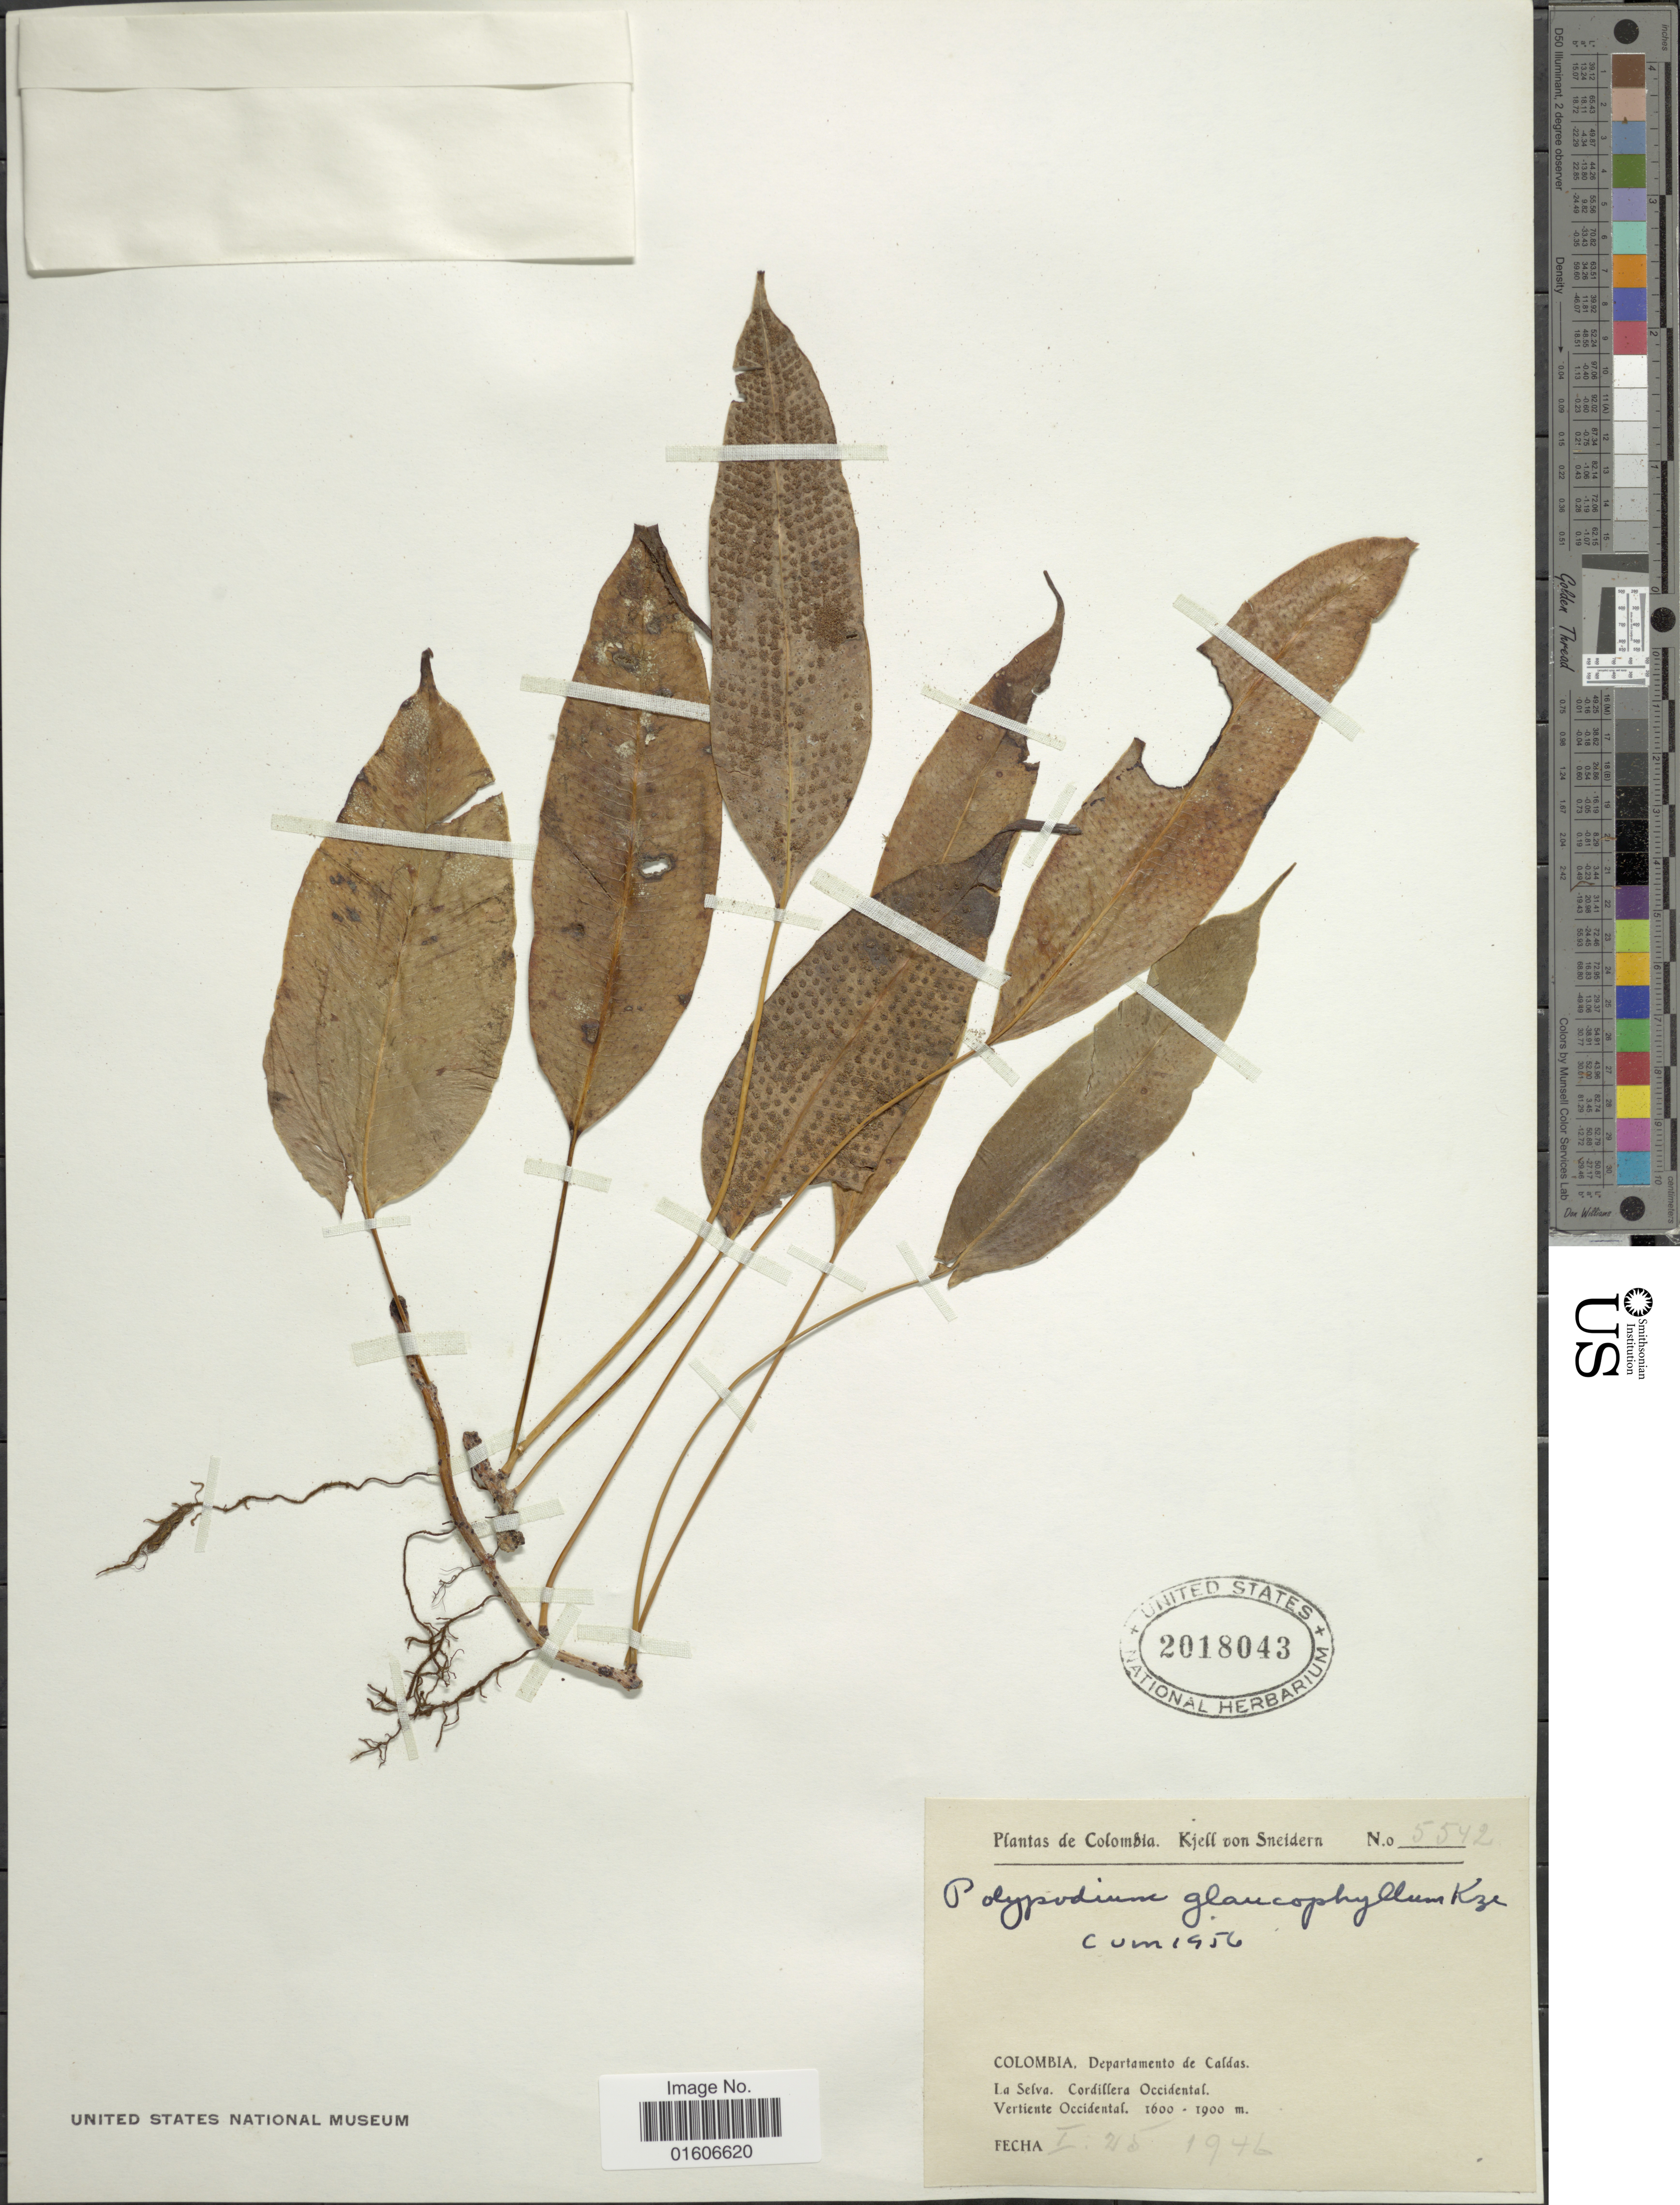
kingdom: Plantae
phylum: Tracheophyta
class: Polypodiopsida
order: Polypodiales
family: Polypodiaceae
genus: Serpocaulon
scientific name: Serpocaulon levigatum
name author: (Cav.) A.R. Sm.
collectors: K. von Sneidern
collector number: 5542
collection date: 1946-01-25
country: Colombia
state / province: Caldas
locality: Departamento de Caldas. La Selva. Cordillera Occidental. Vertiente Occidental.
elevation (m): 1600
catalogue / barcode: US 2018043